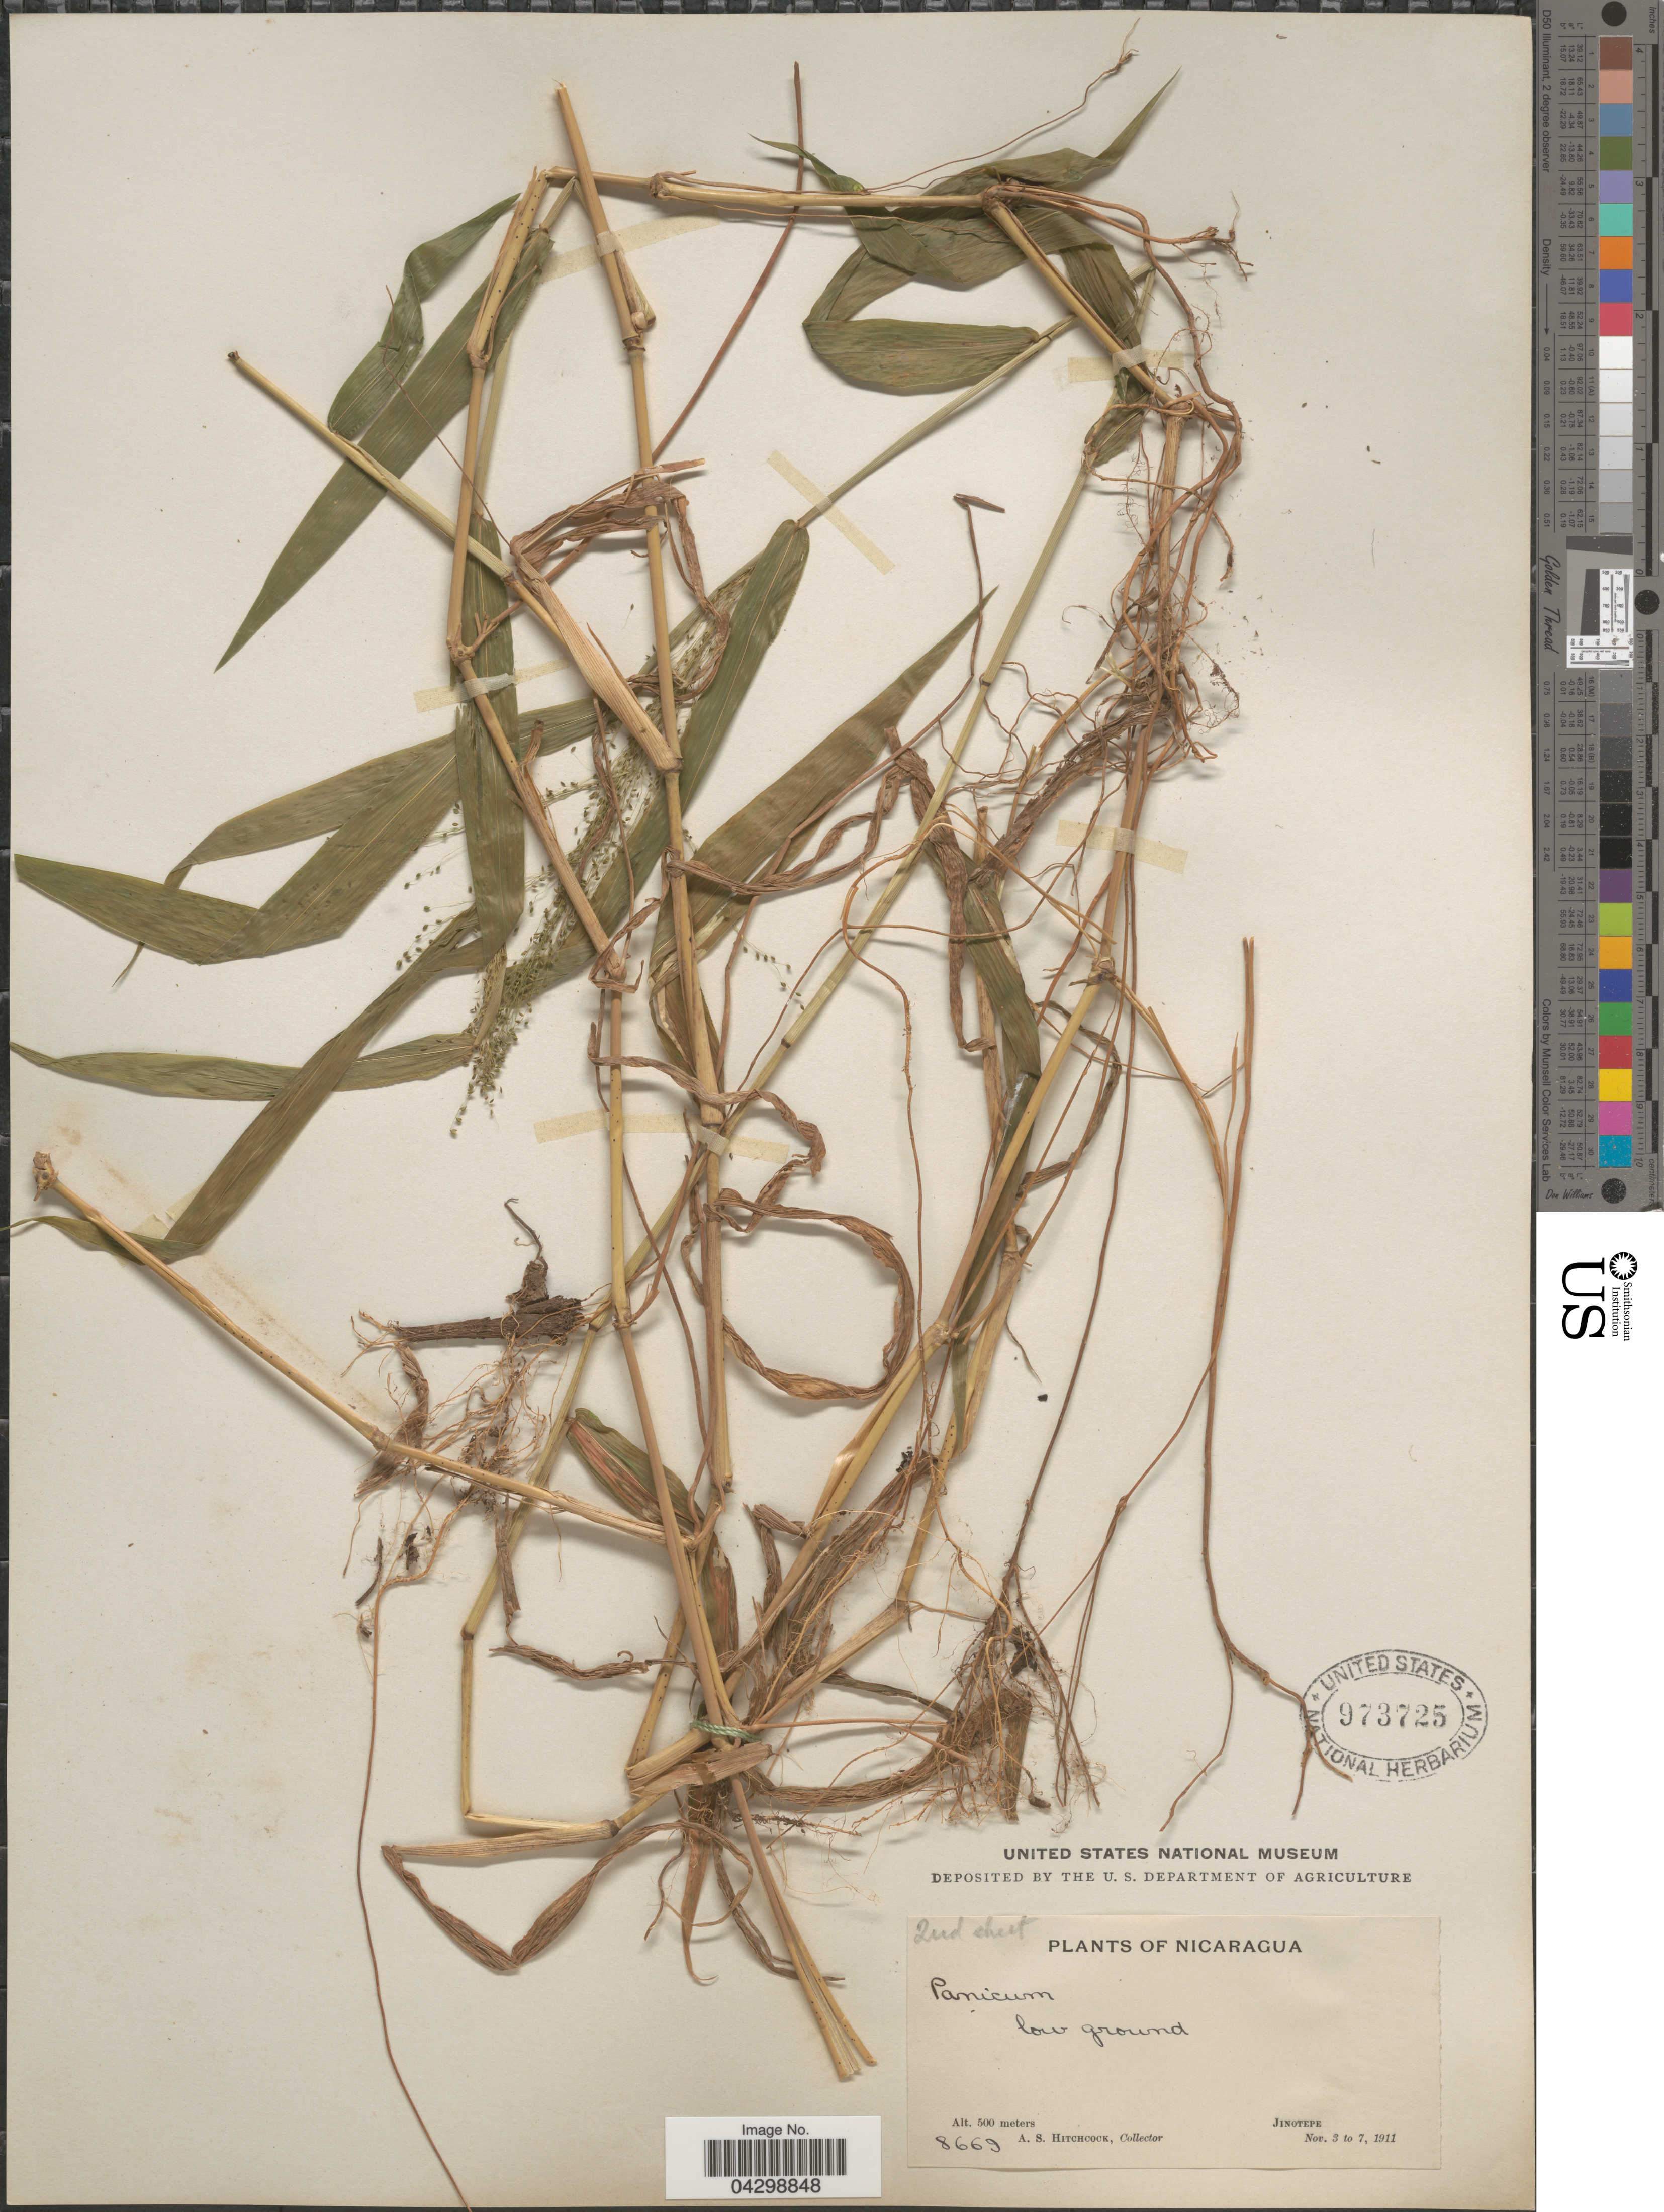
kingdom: Plantae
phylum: Tracheophyta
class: Liliopsida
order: Poales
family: Poaceae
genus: Panicum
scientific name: Panicum trichanthum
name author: Nees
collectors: A. S. Hitchcock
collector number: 8669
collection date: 1911-11-03/1911-11-07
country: Nicaragua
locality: Jinotepe.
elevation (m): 500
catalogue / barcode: US 973725